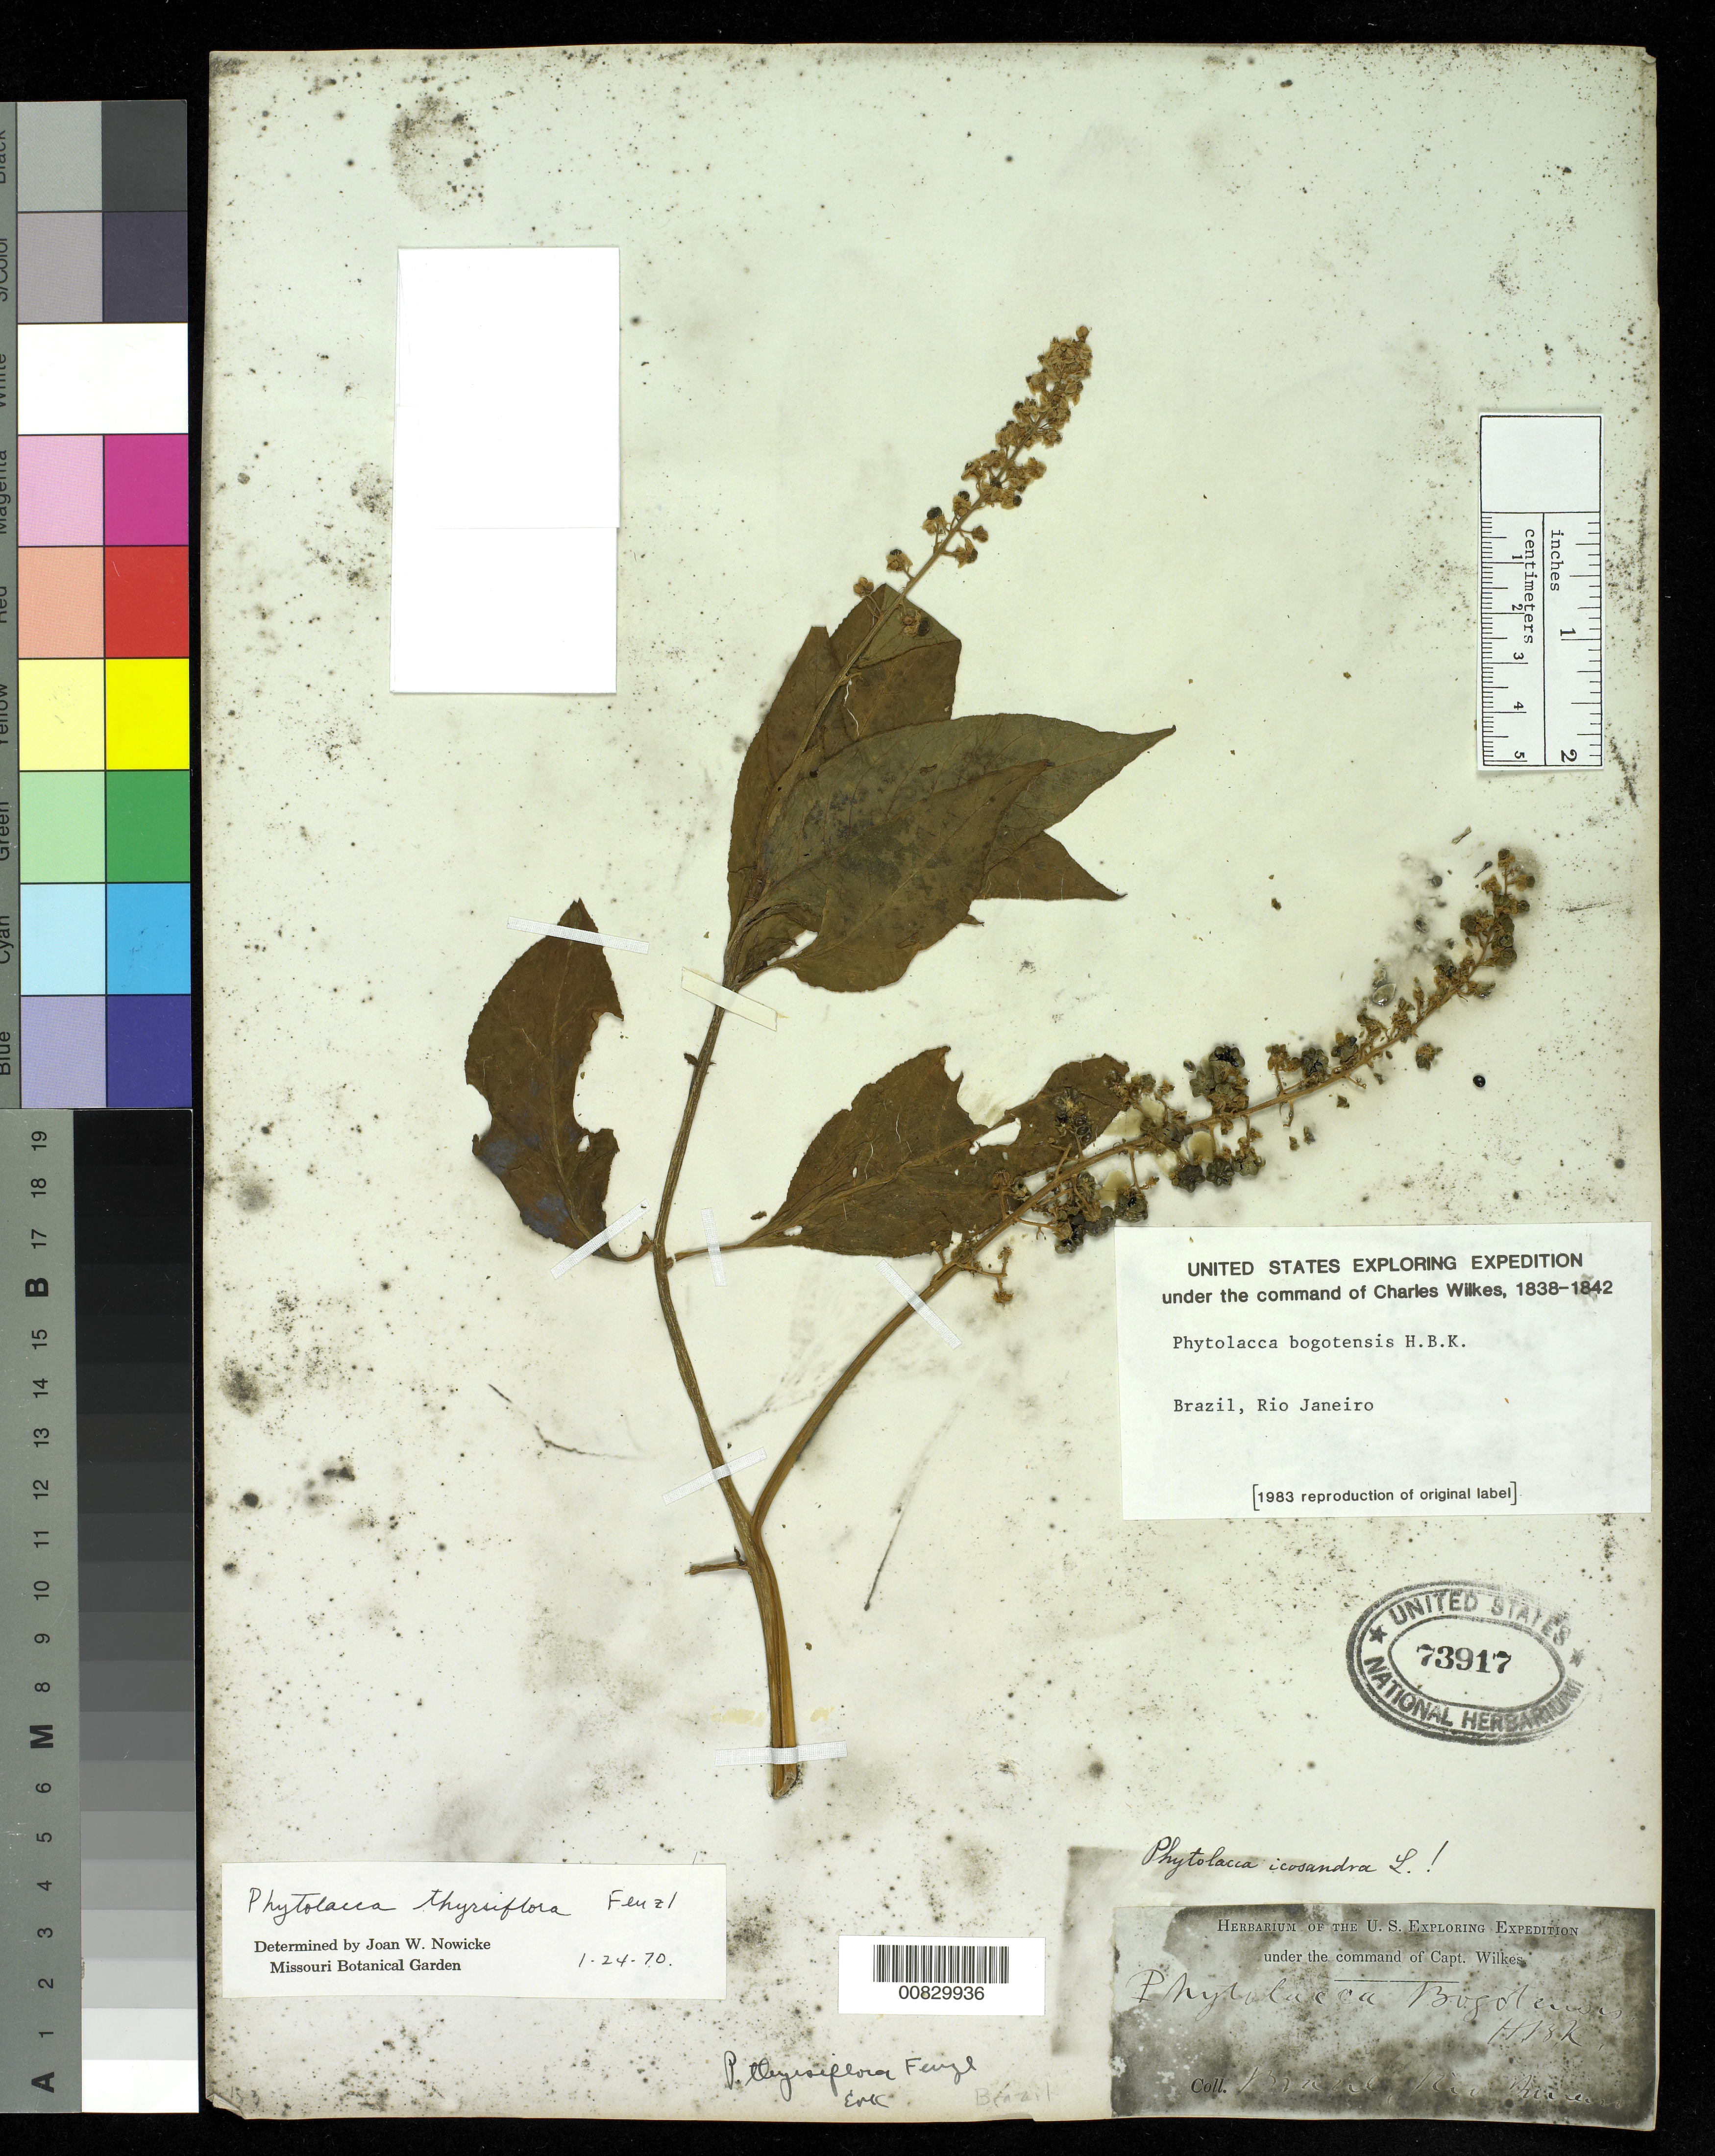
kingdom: Plantae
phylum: Tracheophyta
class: Magnoliopsida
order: Caryophyllales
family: Phytolaccaceae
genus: Phytolacca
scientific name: Phytolacca thyrsiflora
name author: Fenzl ex J.A. Schmidt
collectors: Wilkes Explor. Exped.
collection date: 1838/1842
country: Brazil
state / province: Rio de Janeiro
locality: Brazil, Rio Janeiro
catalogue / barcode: US 73917